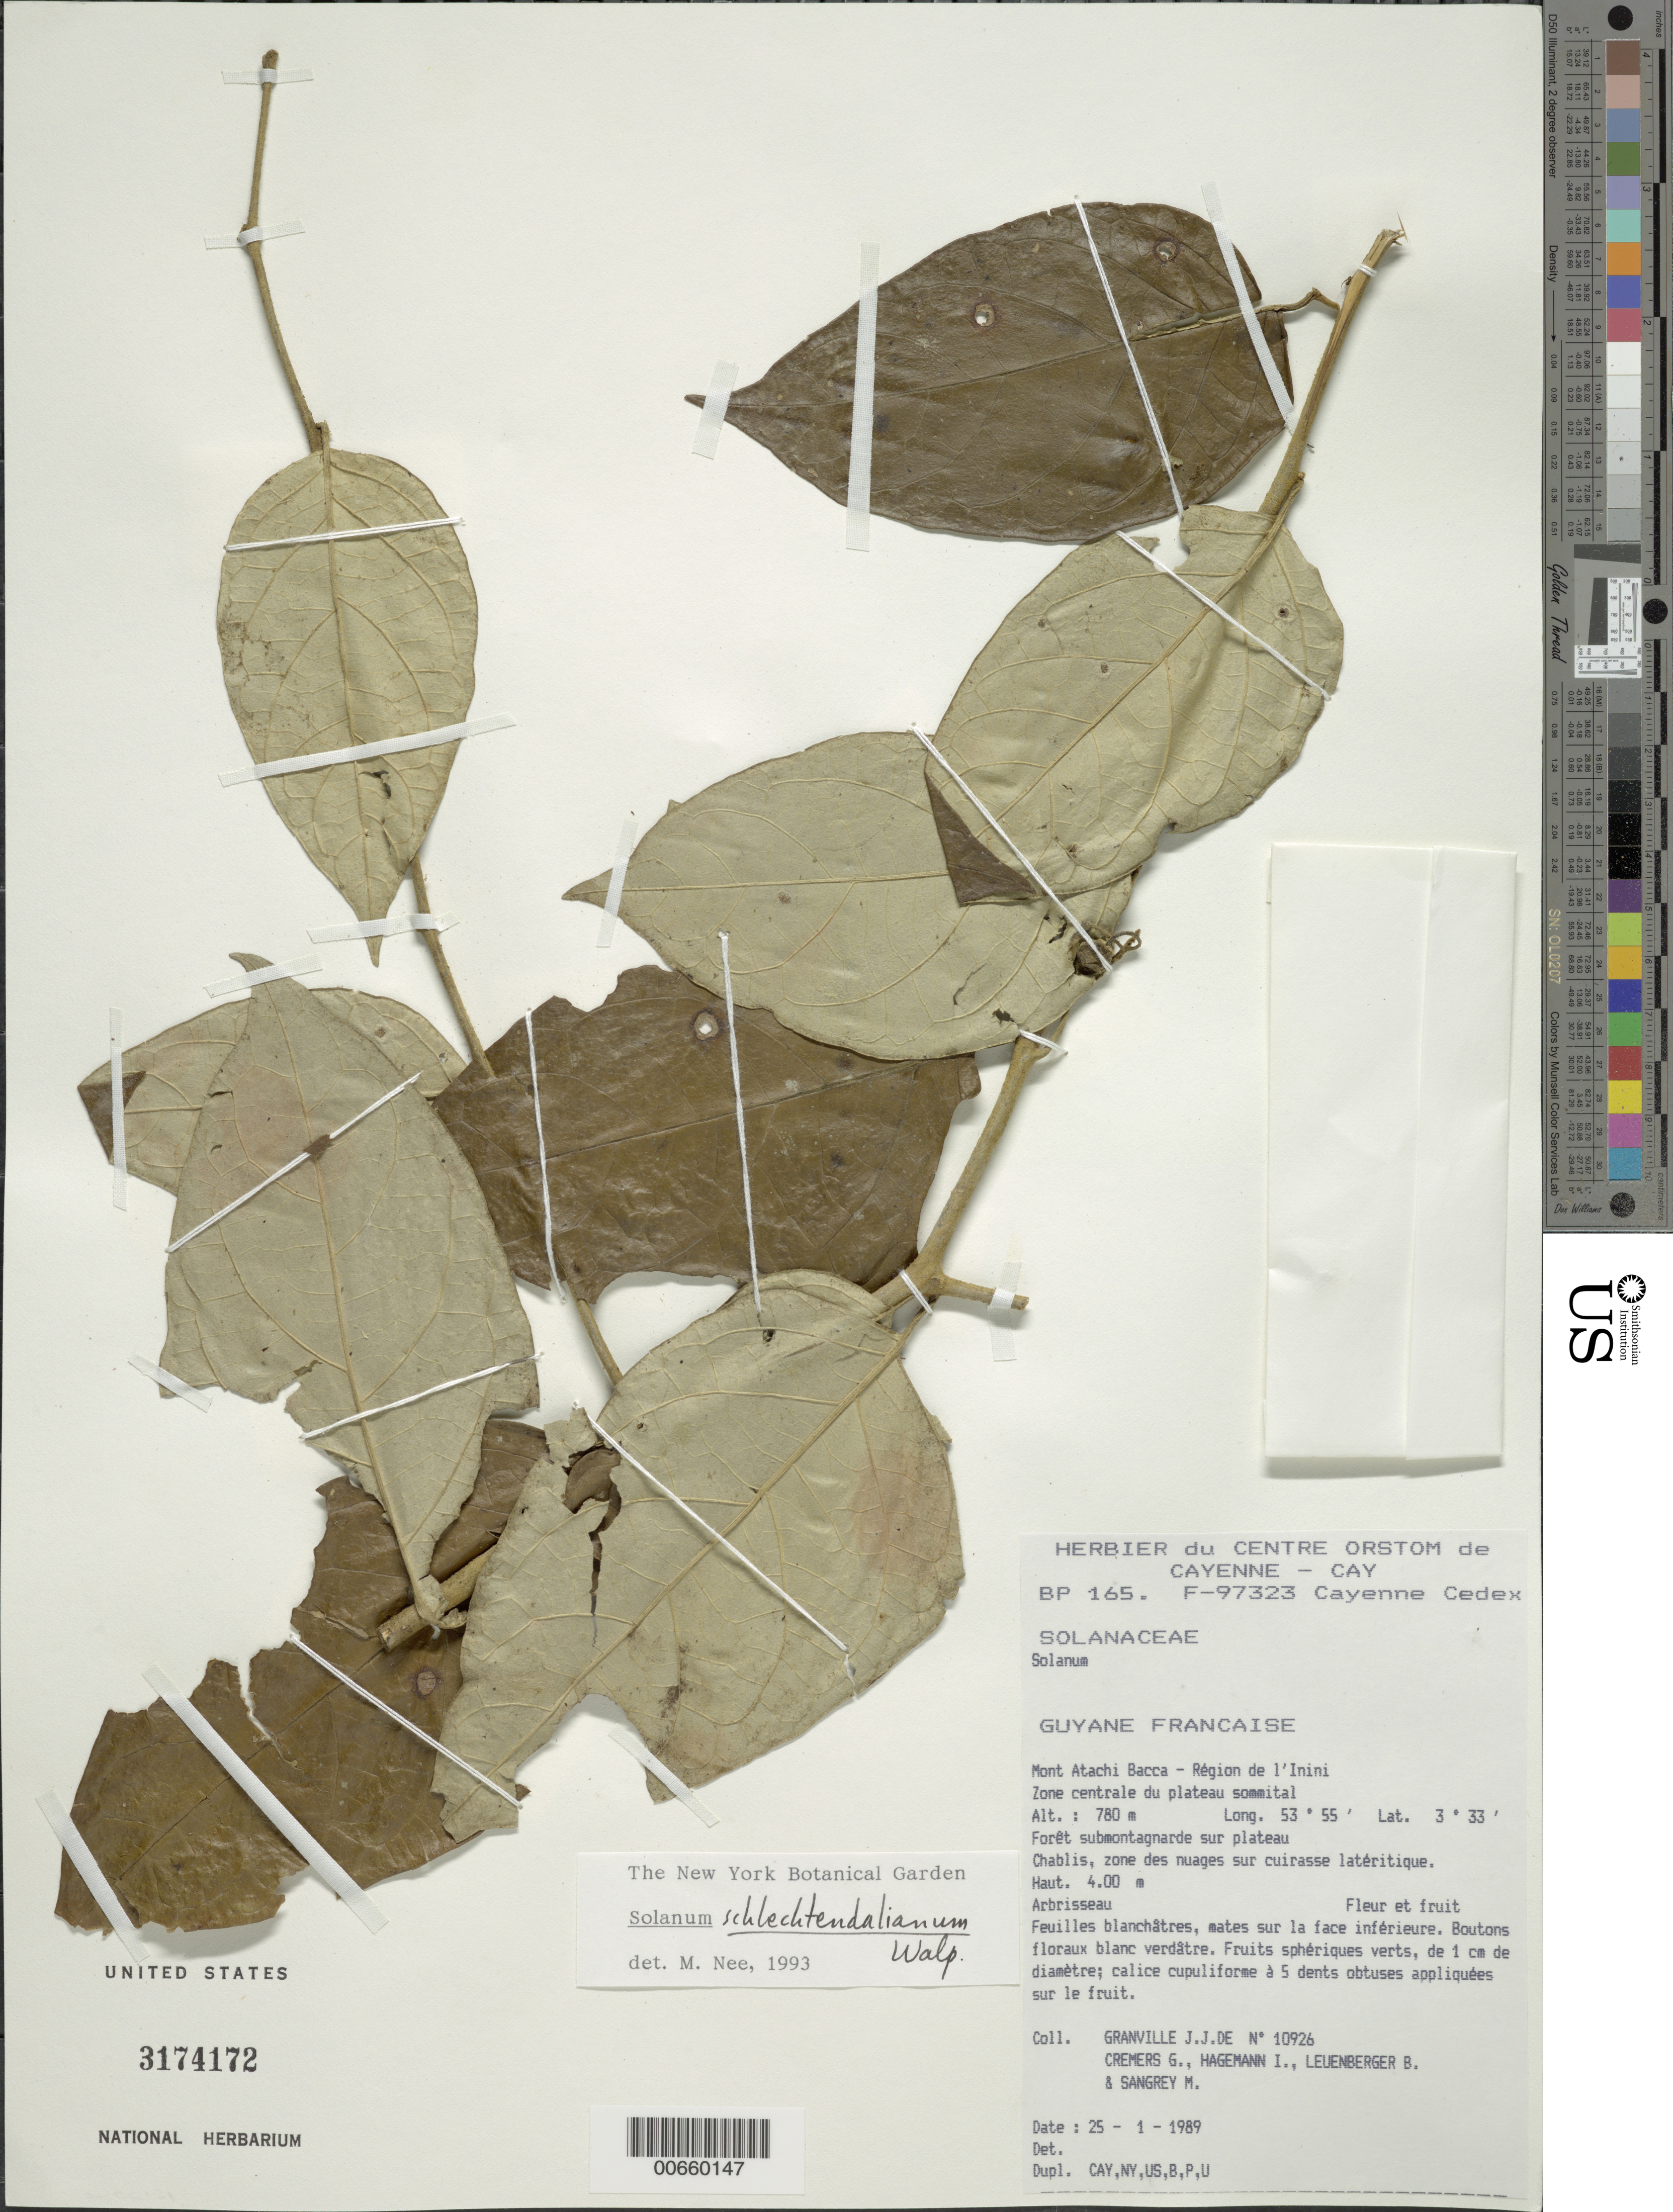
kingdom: Plantae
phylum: Tracheophyta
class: Magnoliopsida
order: Solanales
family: Solanaceae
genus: Solanum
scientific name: Solanum schlechtendalianum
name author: Walp.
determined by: Nee, Michael H.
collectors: J.-J. de Granville, G. Cremers, J. Hagemann, B. E. Leuenberger & M. Sangrey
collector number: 10926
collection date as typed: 1 Jan 1989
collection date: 1989-01-01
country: French Guiana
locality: Mont Atachi Bacca, région de l'Inini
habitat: Submontane forest, on plateau.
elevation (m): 780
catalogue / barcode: US 3174172